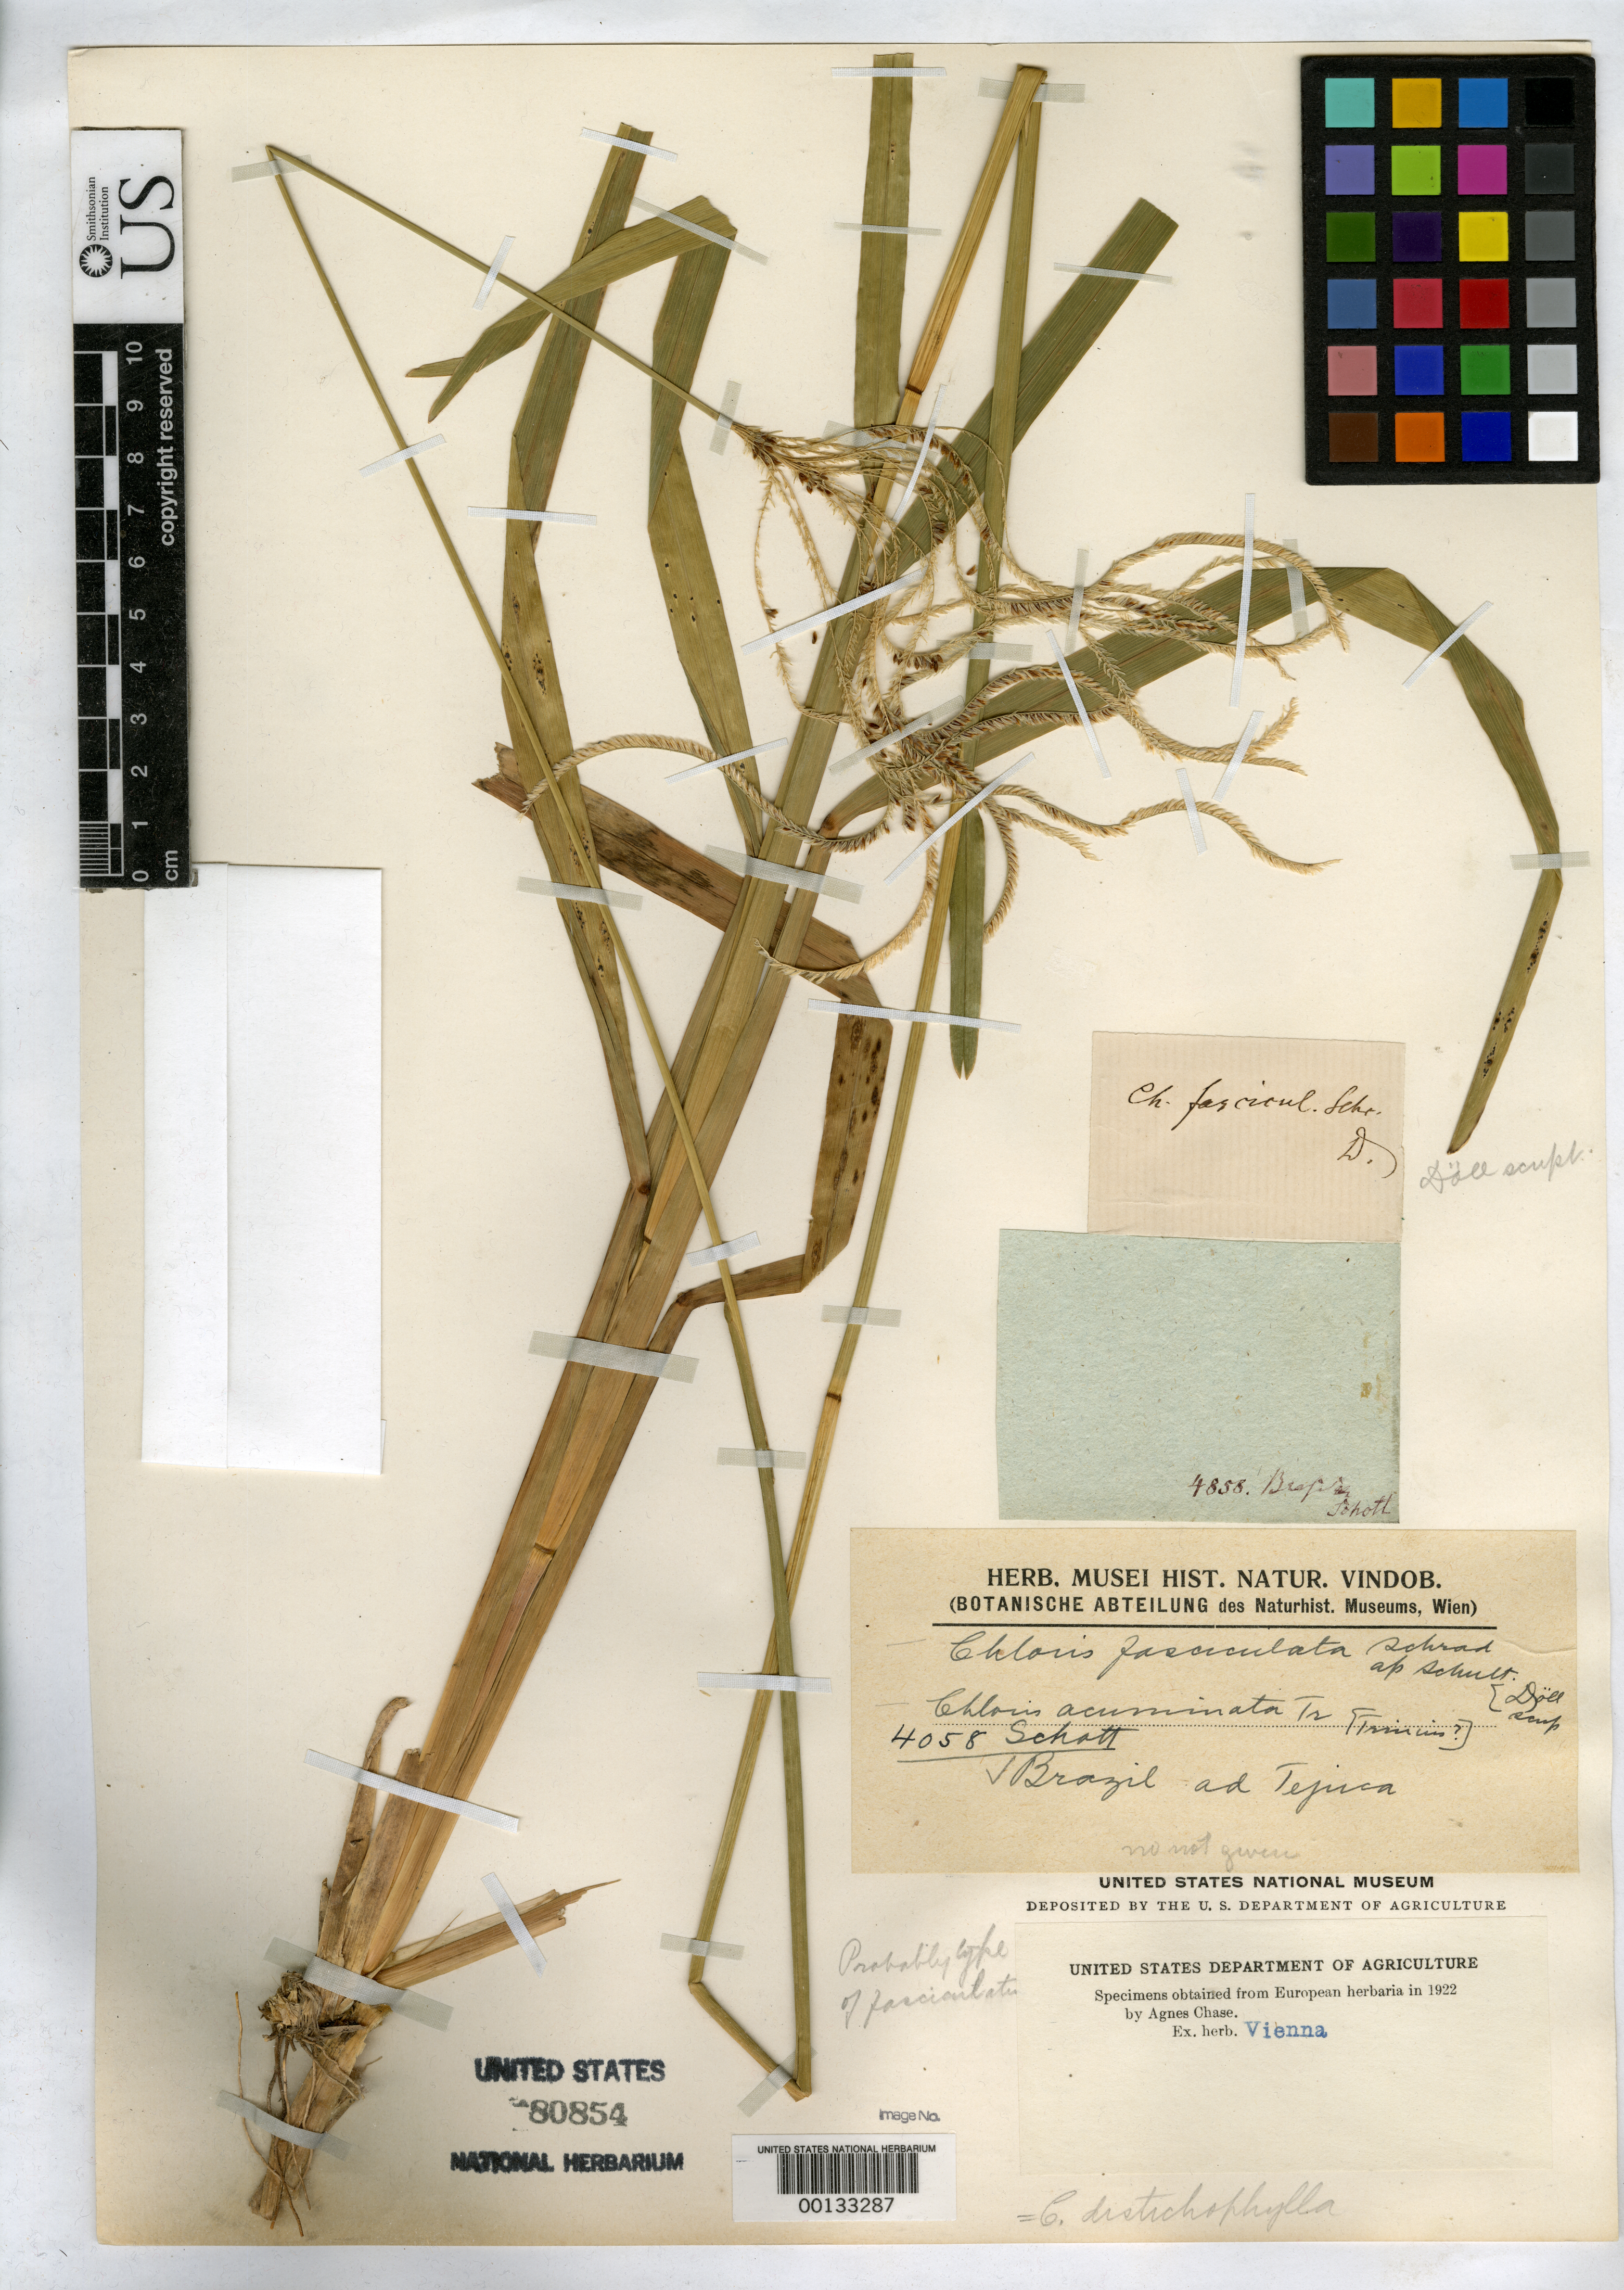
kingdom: Plantae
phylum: Tracheophyta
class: Liliopsida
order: Poales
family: Poaceae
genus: Chloris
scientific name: Chloris fasciculata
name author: Schrad. in Roem. & Schult.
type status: Isotype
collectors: H. W. Schott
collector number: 4858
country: Brazil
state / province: Minas Gerais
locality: Tejuca (Diamantina).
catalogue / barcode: US 80854